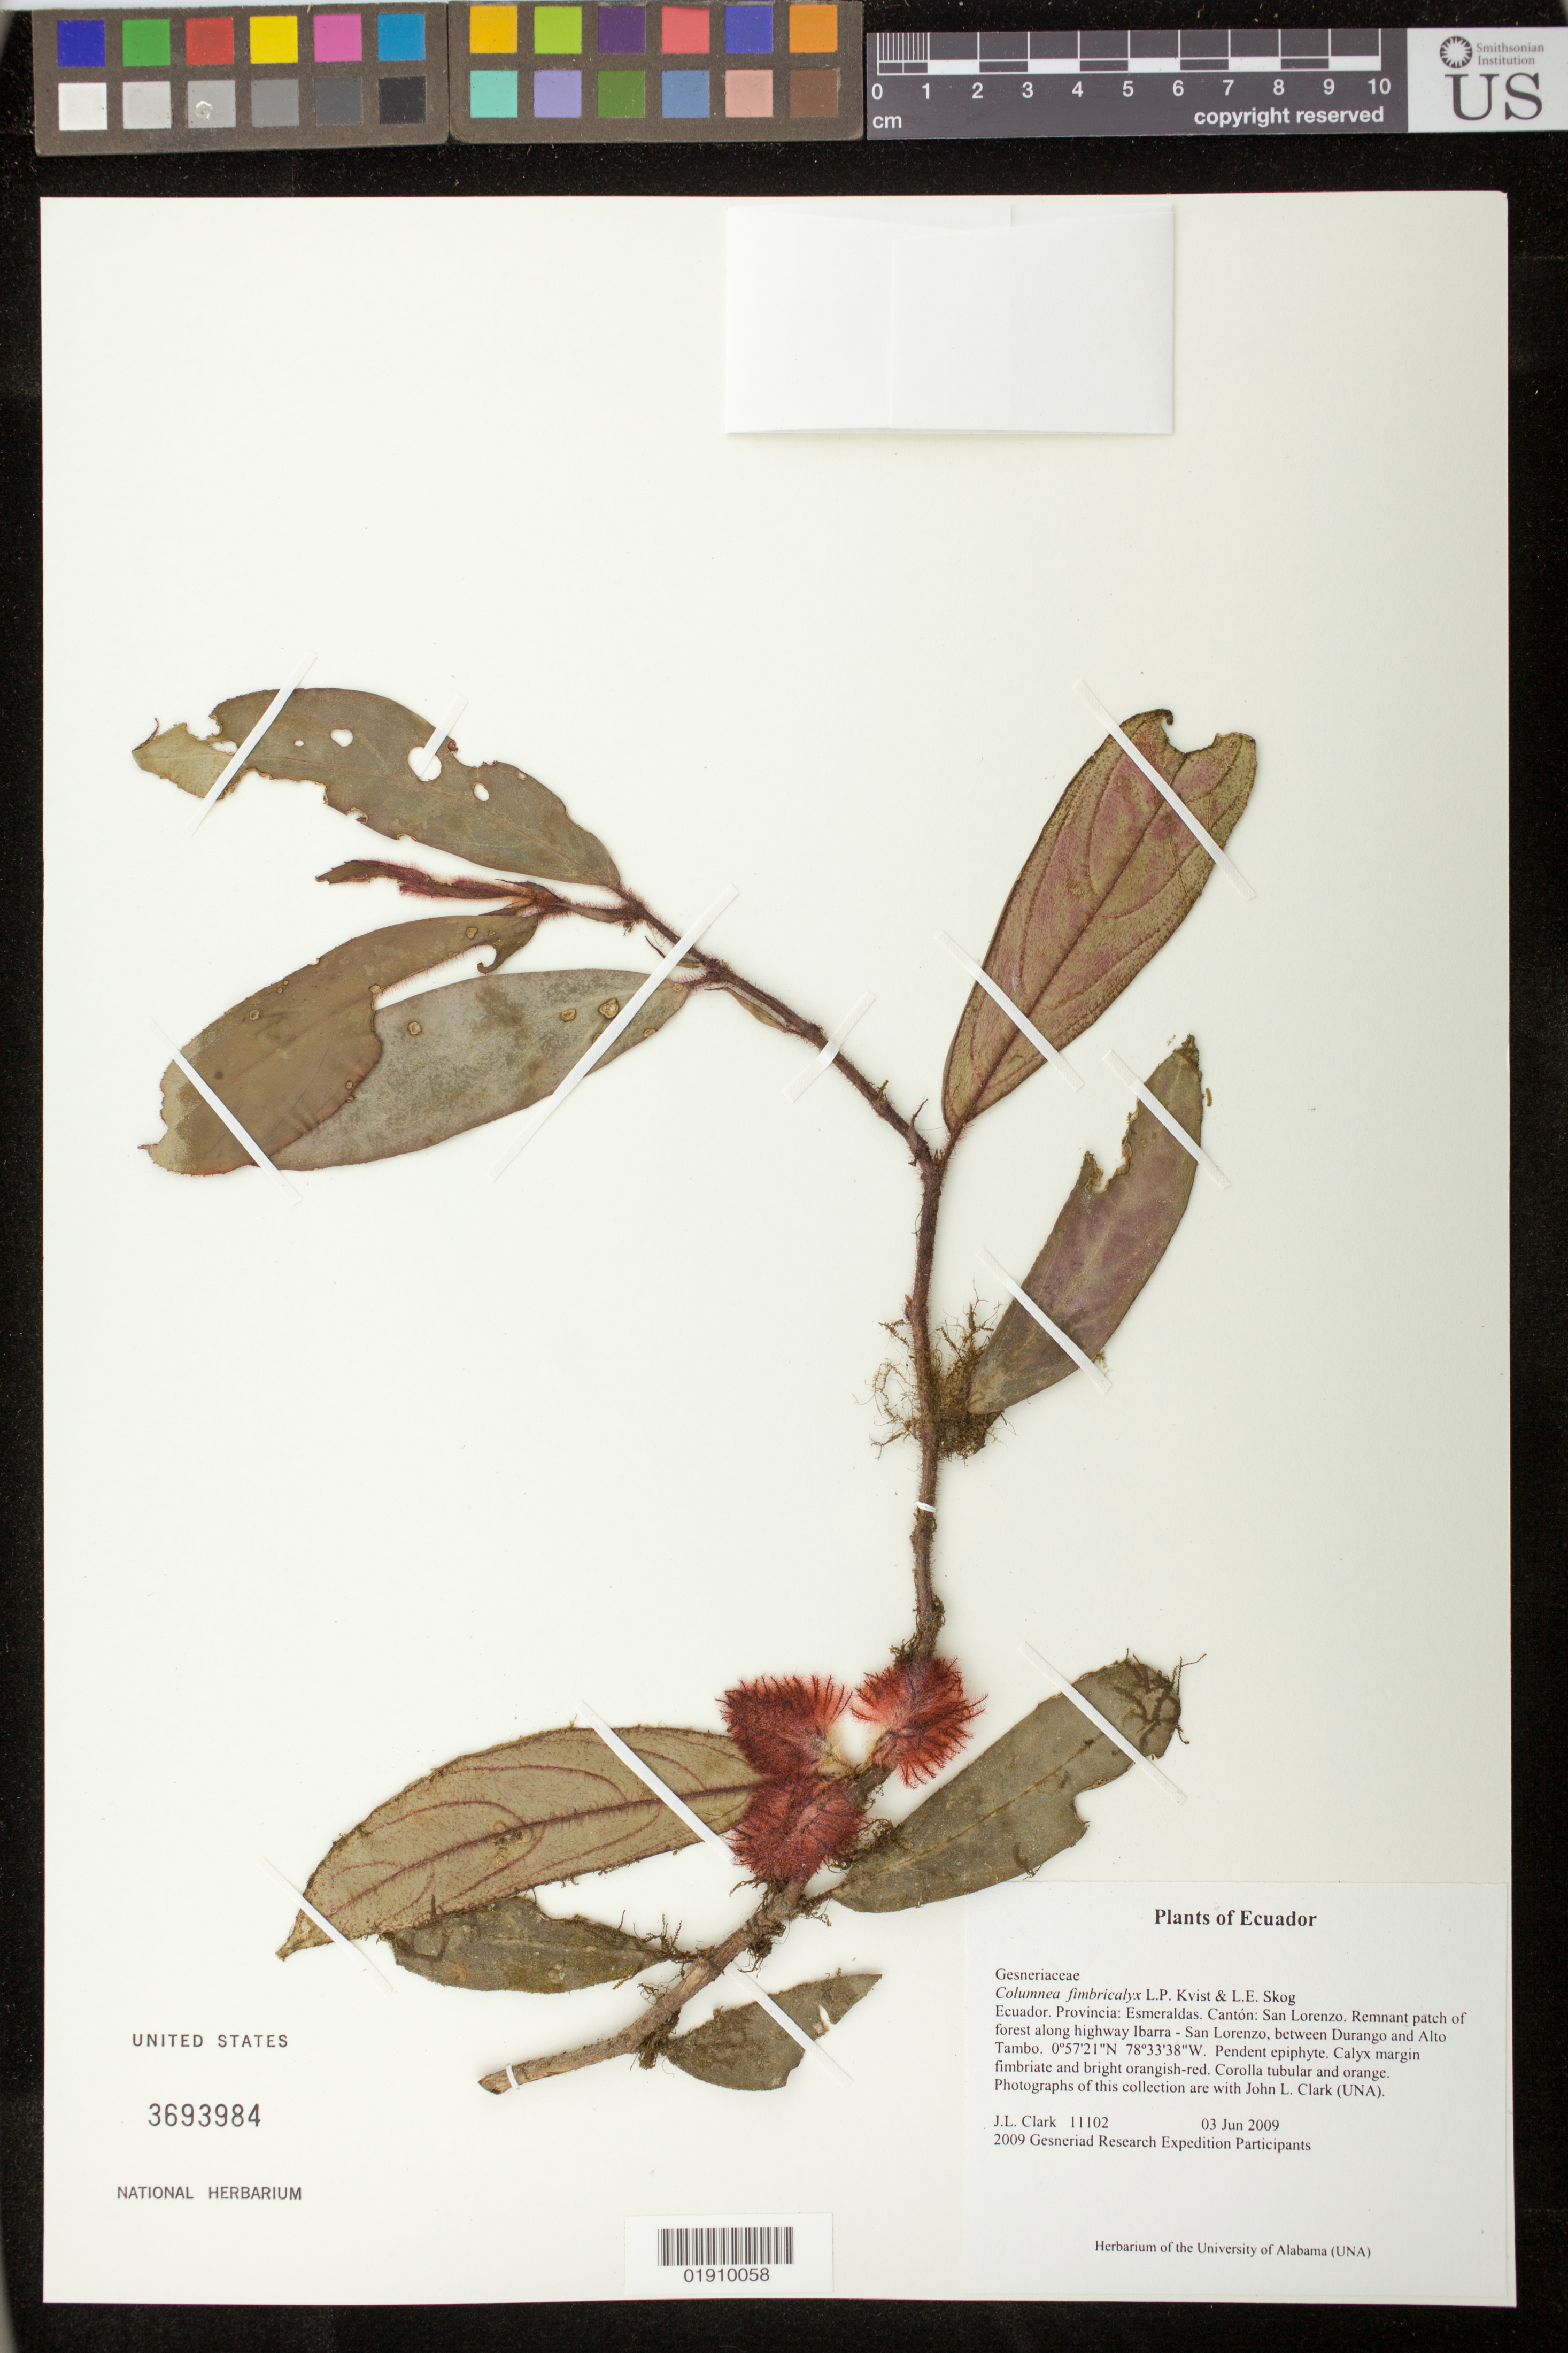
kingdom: Plantae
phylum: Tracheophyta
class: Magnoliopsida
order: Lamiales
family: Gesneriaceae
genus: Columnea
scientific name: Columnea fimbricalyx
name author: L.P. Kvist & L.E. Skog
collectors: J. L. Clark & 2009 Gesneriad Research Expedition Participants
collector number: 11102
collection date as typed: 03 Jun 2009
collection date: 2009-06-03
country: Ecuador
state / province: Esmeraldas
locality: Ecuador. Provincia: Esmeraldas. Canton: San Lorenzo. Remnant patch of forest along highway Ibarra-San Lorenzo, between Durango and Alto Tambo.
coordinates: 0 57 21 N, 78 33 38 W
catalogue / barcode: US 3693984